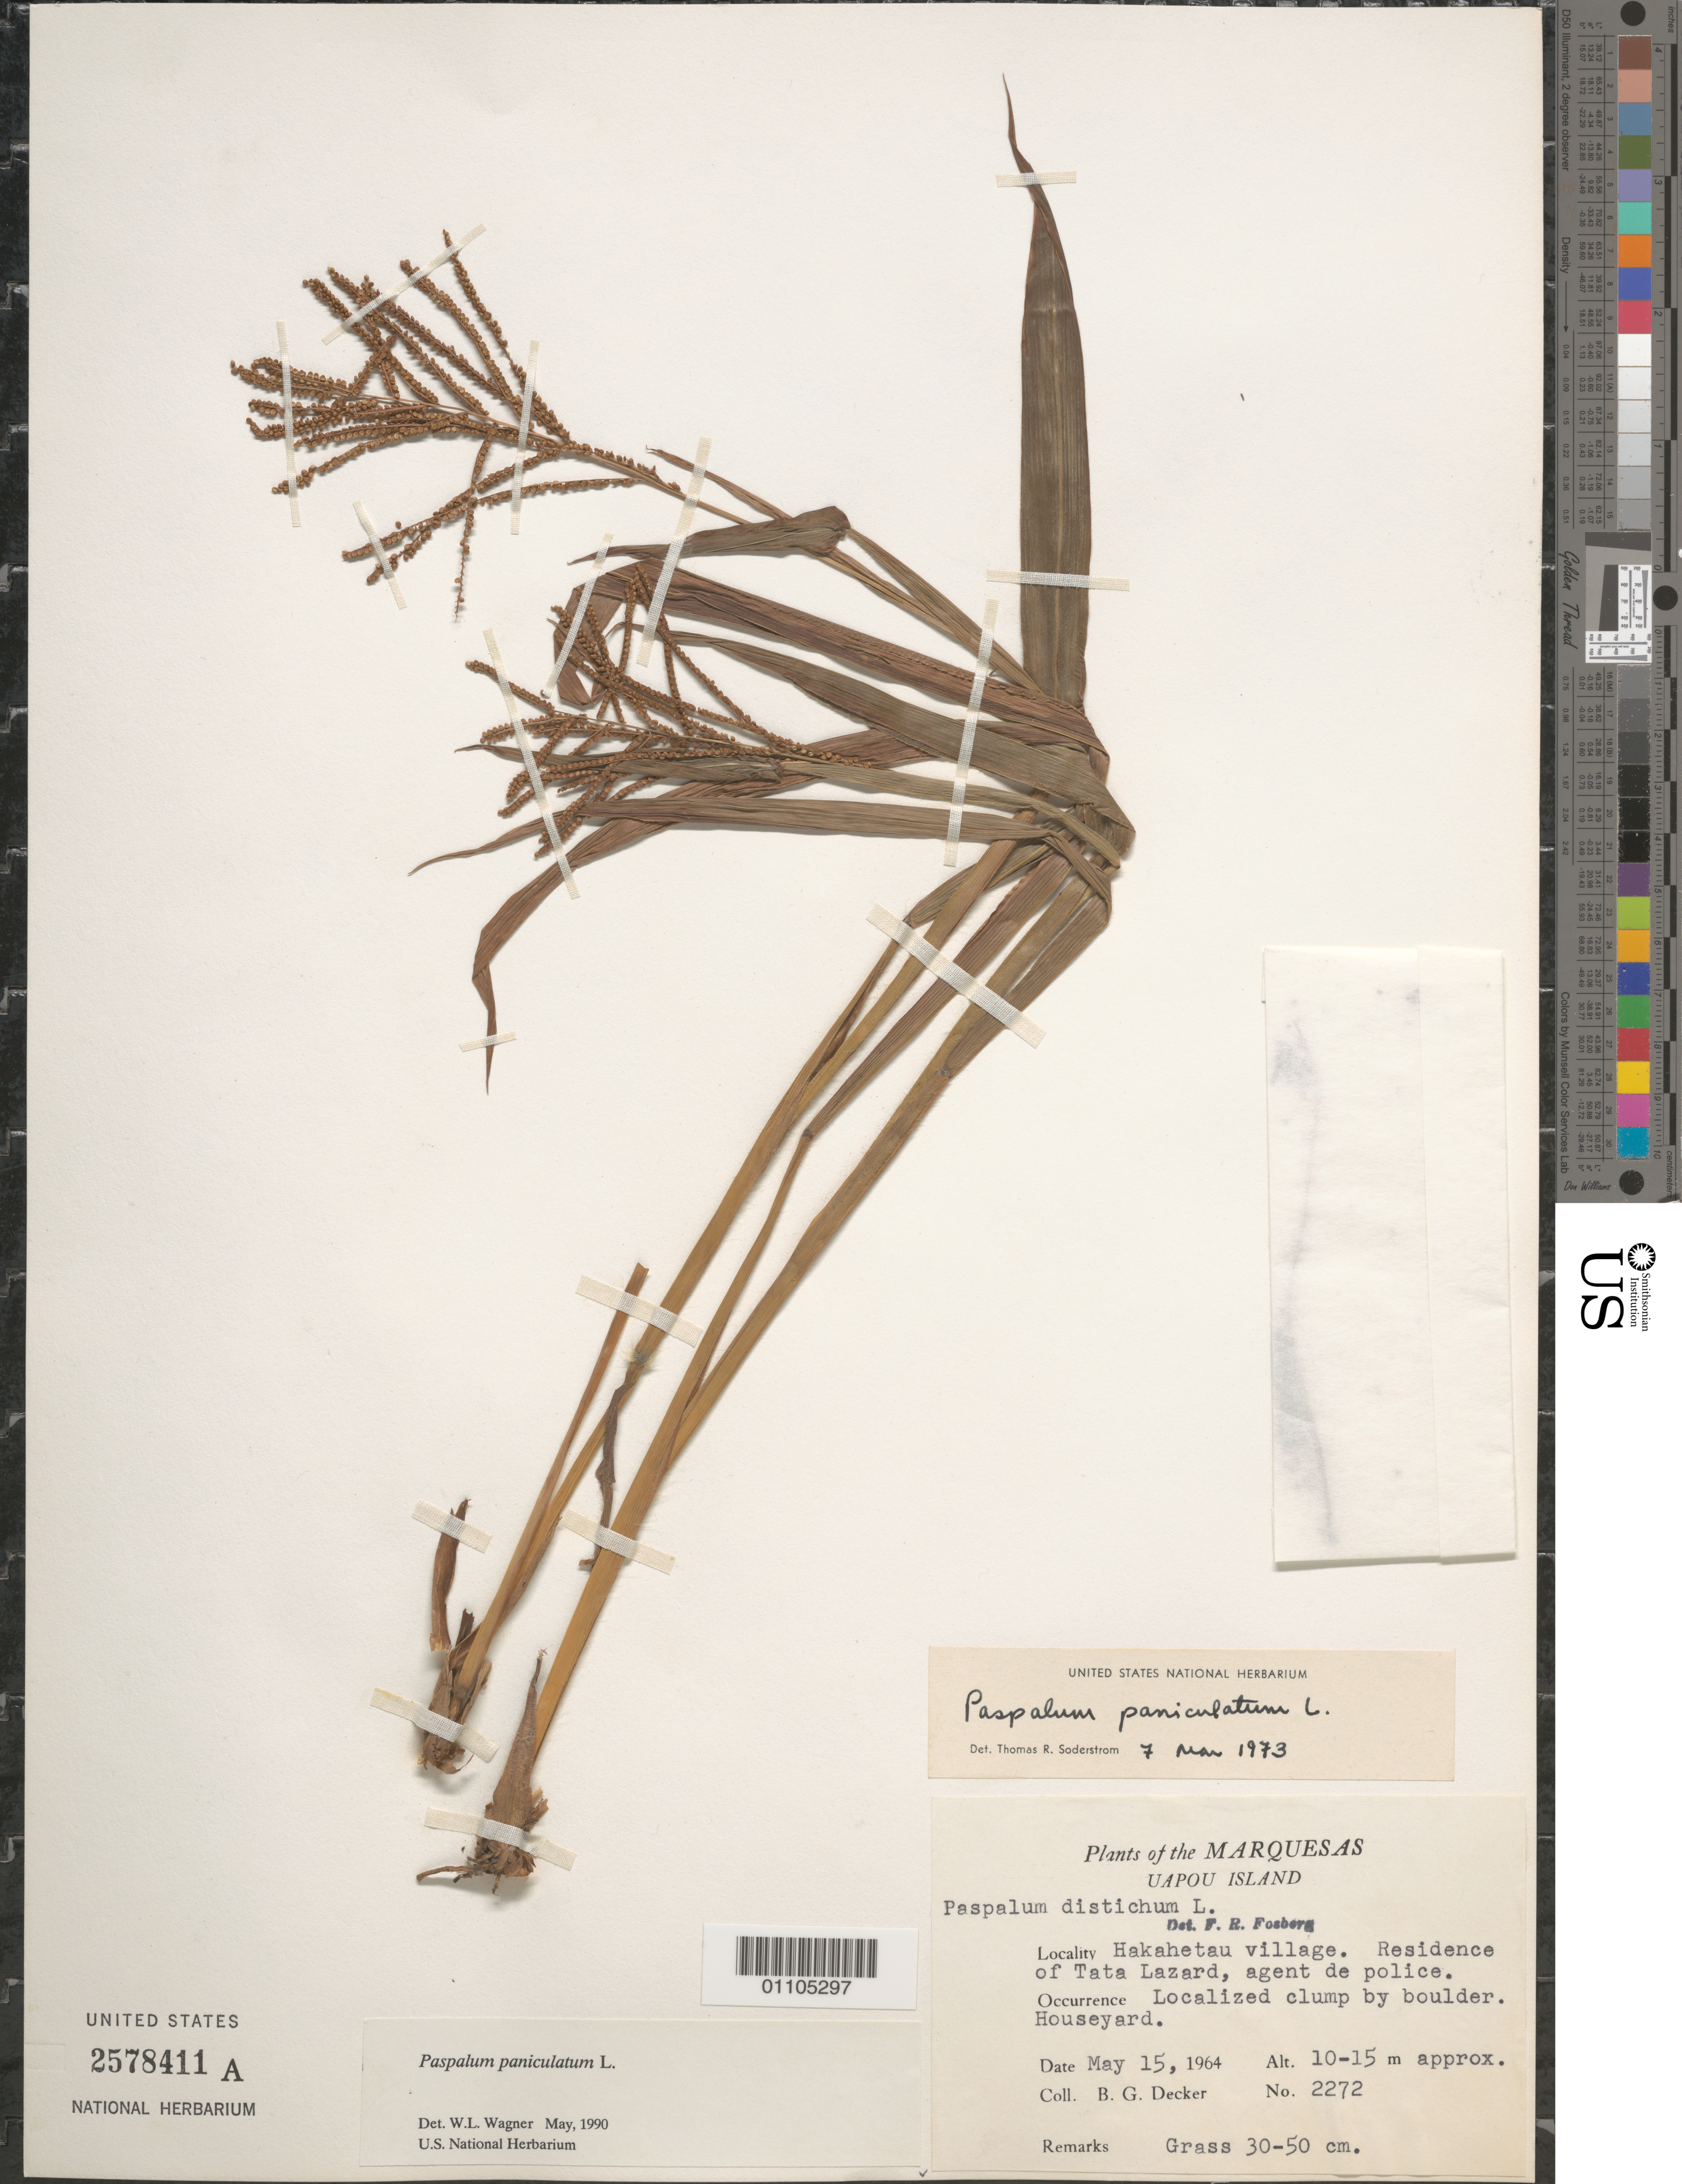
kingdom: Plantae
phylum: Tracheophyta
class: Liliopsida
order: Poales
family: Poaceae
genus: Paspalum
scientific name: Paspalum paniculatum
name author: L.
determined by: Wagner, W. L., (BOT), Smithsonian Institution - National Museum of Natural History (UNITED STATES)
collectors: B. G. Decker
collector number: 2272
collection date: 1964-05-15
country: French Polynesia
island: Ua Pou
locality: Hakahetau village, residence of Tata Lazard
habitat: Clump by boulder in yard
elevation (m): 10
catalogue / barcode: US 2578411A